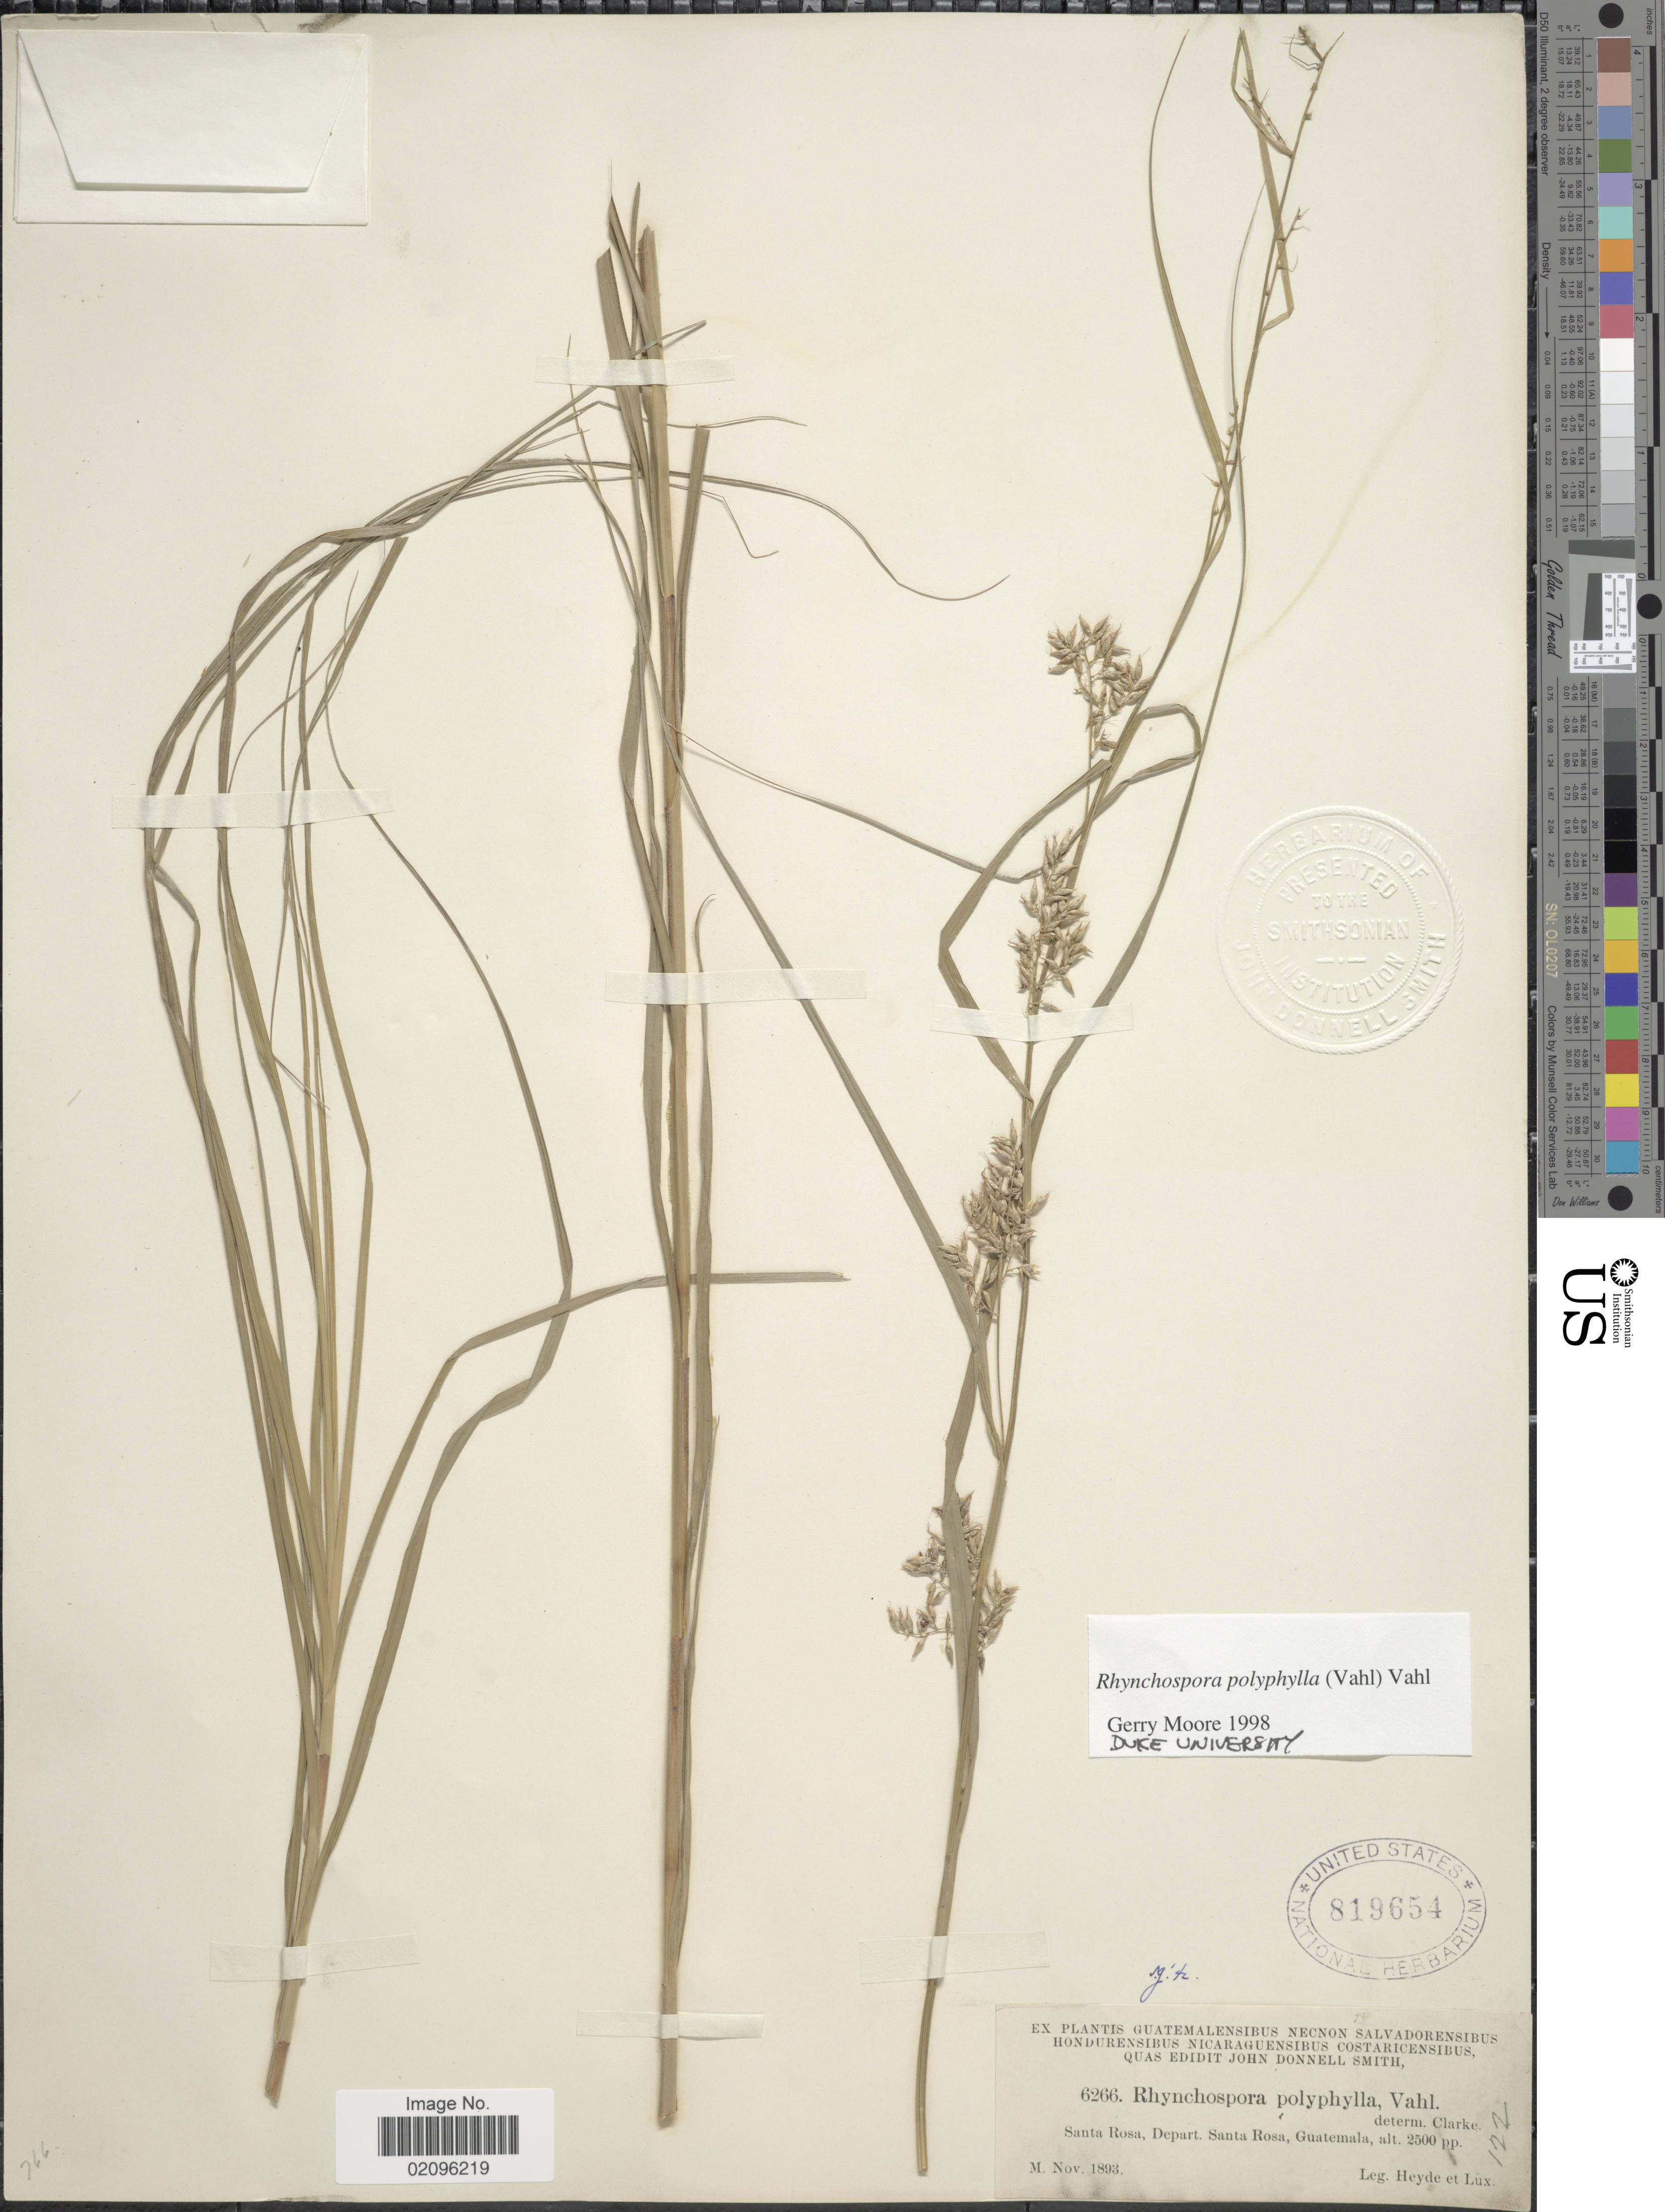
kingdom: Plantae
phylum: Tracheophyta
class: Liliopsida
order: Poales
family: Cyperaceae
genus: Rhynchospora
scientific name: Rhynchospora polyphylla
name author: (Vahl) Vahl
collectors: Heyde & Lux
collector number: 6266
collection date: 1893-11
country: Guatemala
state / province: Santa Rosa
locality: Santa Rosa.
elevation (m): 762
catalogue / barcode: US 819654